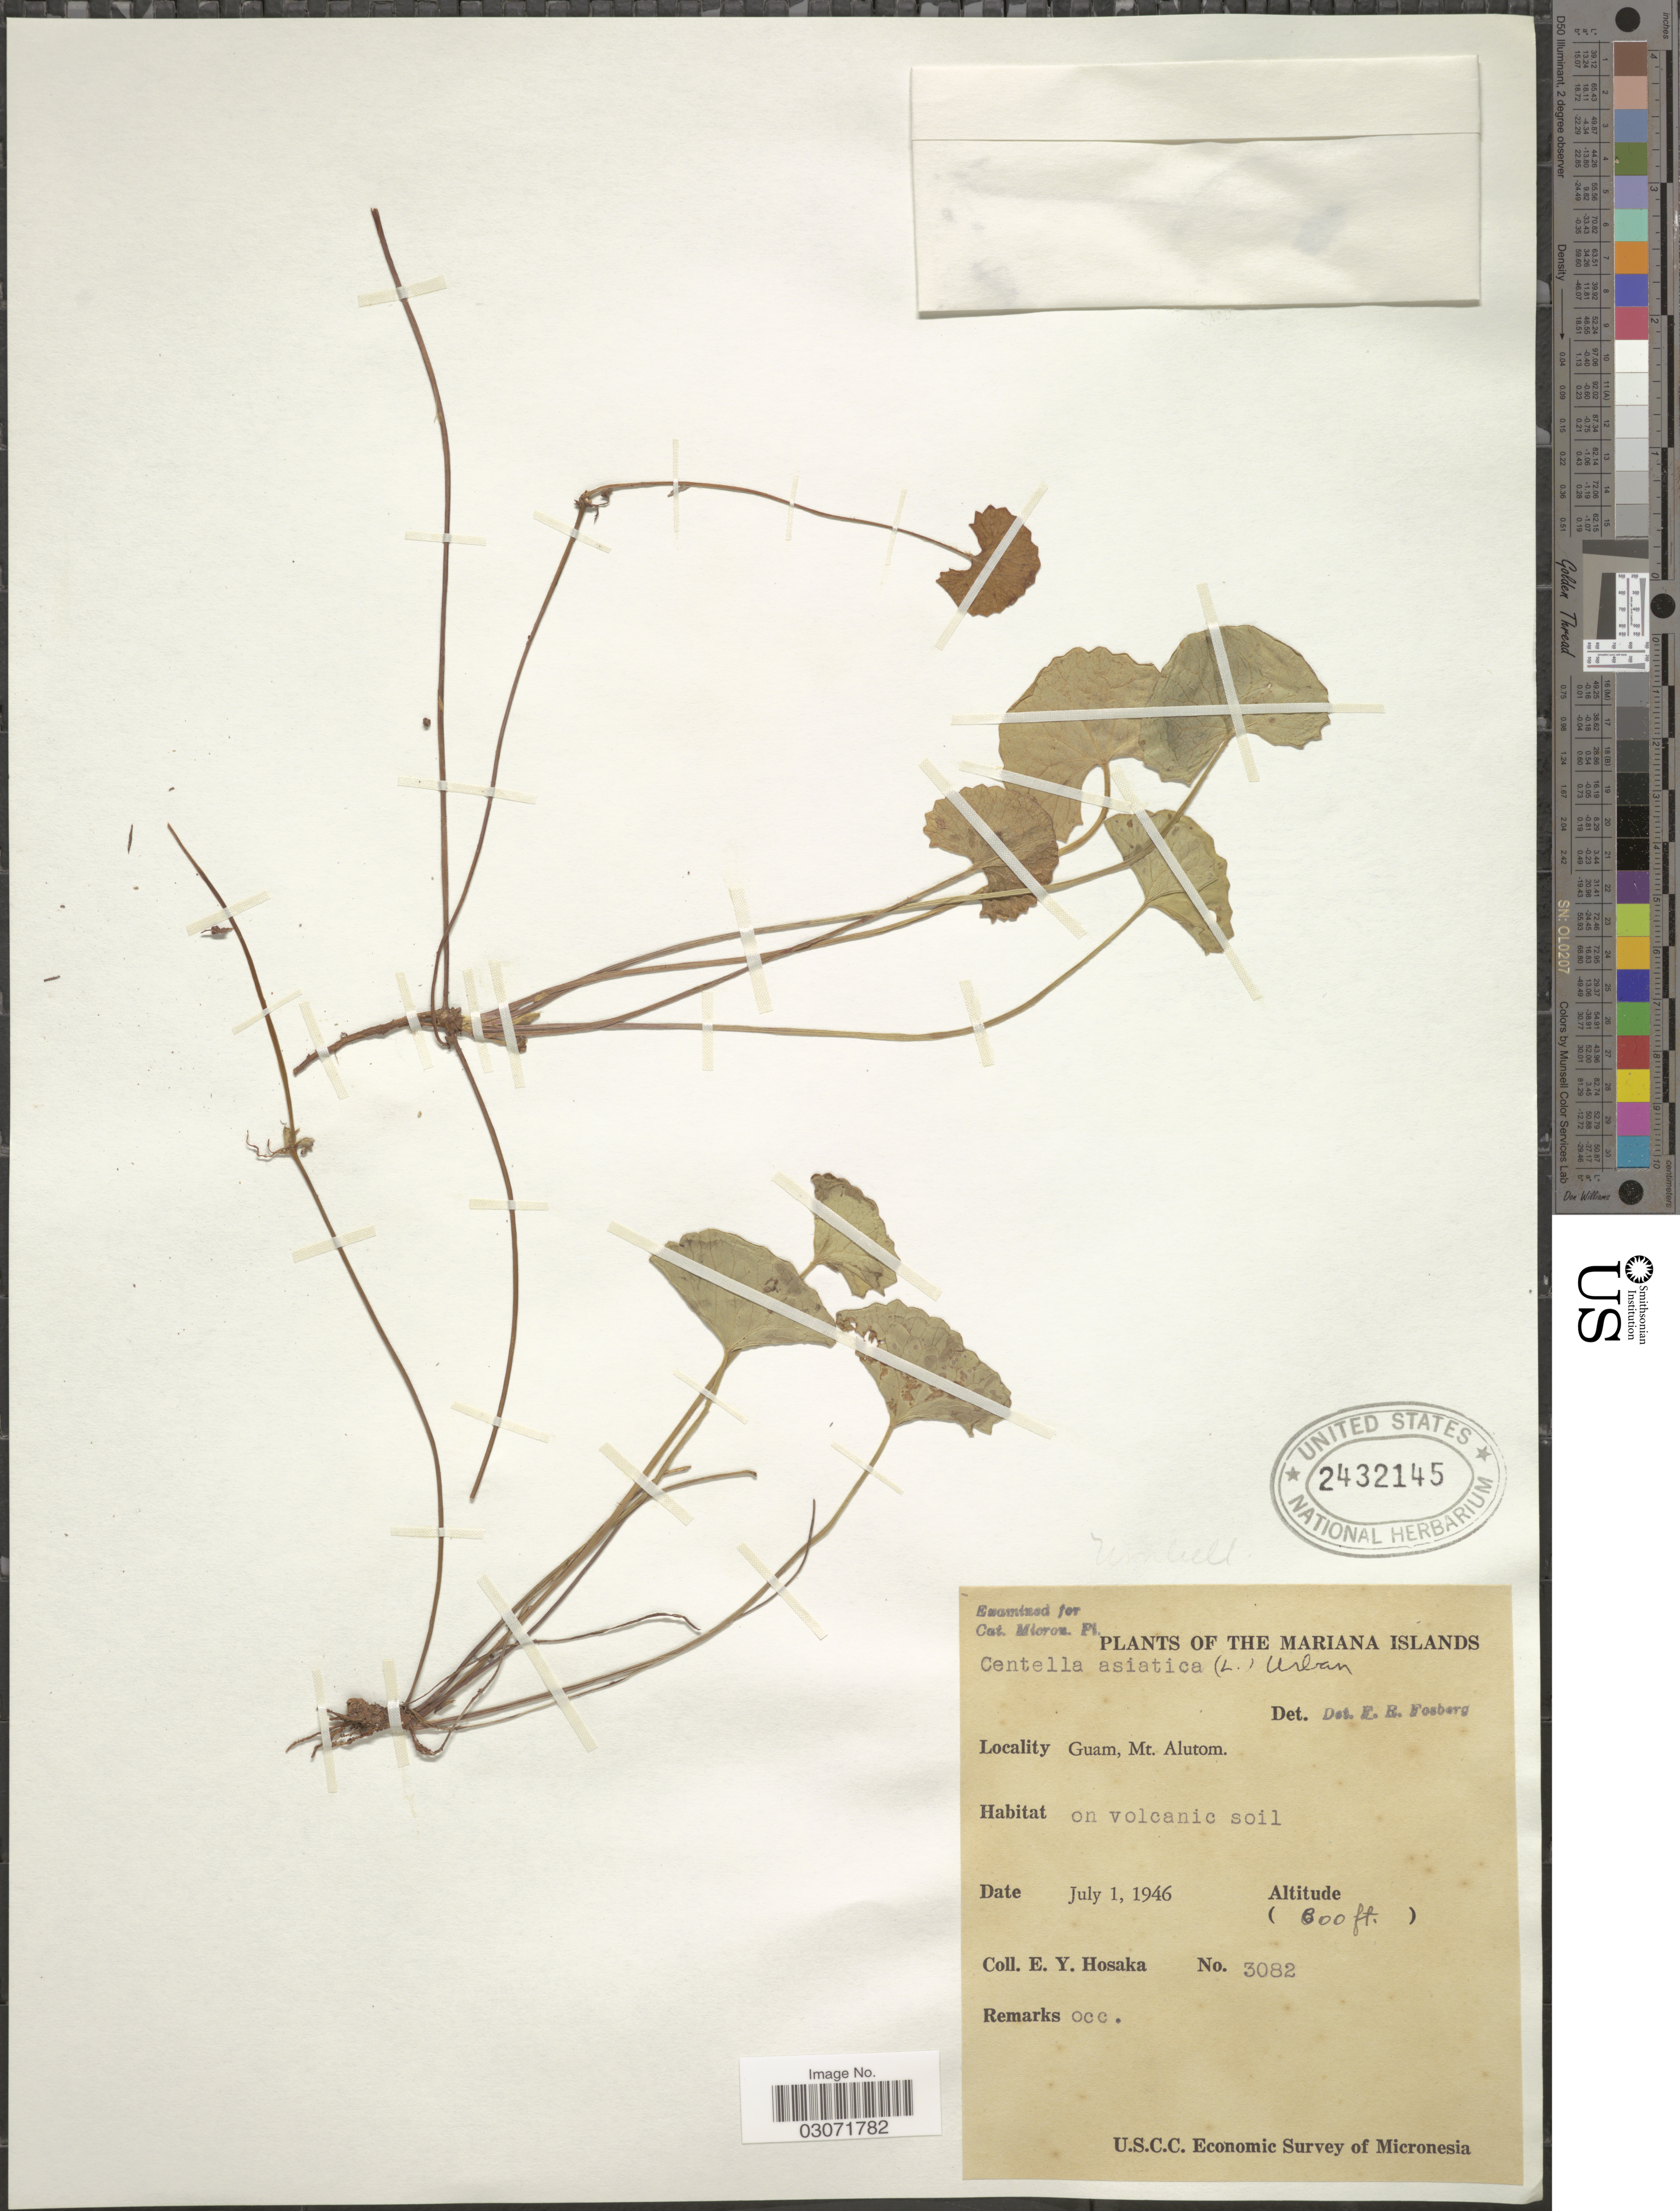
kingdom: Plantae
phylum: Tracheophyta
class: Magnoliopsida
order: Apiales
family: Apiaceae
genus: Centella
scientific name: Centella asiatica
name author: (L.) Urb.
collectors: E. Y. Hosaka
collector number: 3082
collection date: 1946-07-01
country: Guam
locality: The Mariana Islands. Mt. Alutom.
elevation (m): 183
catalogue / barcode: US 2432145